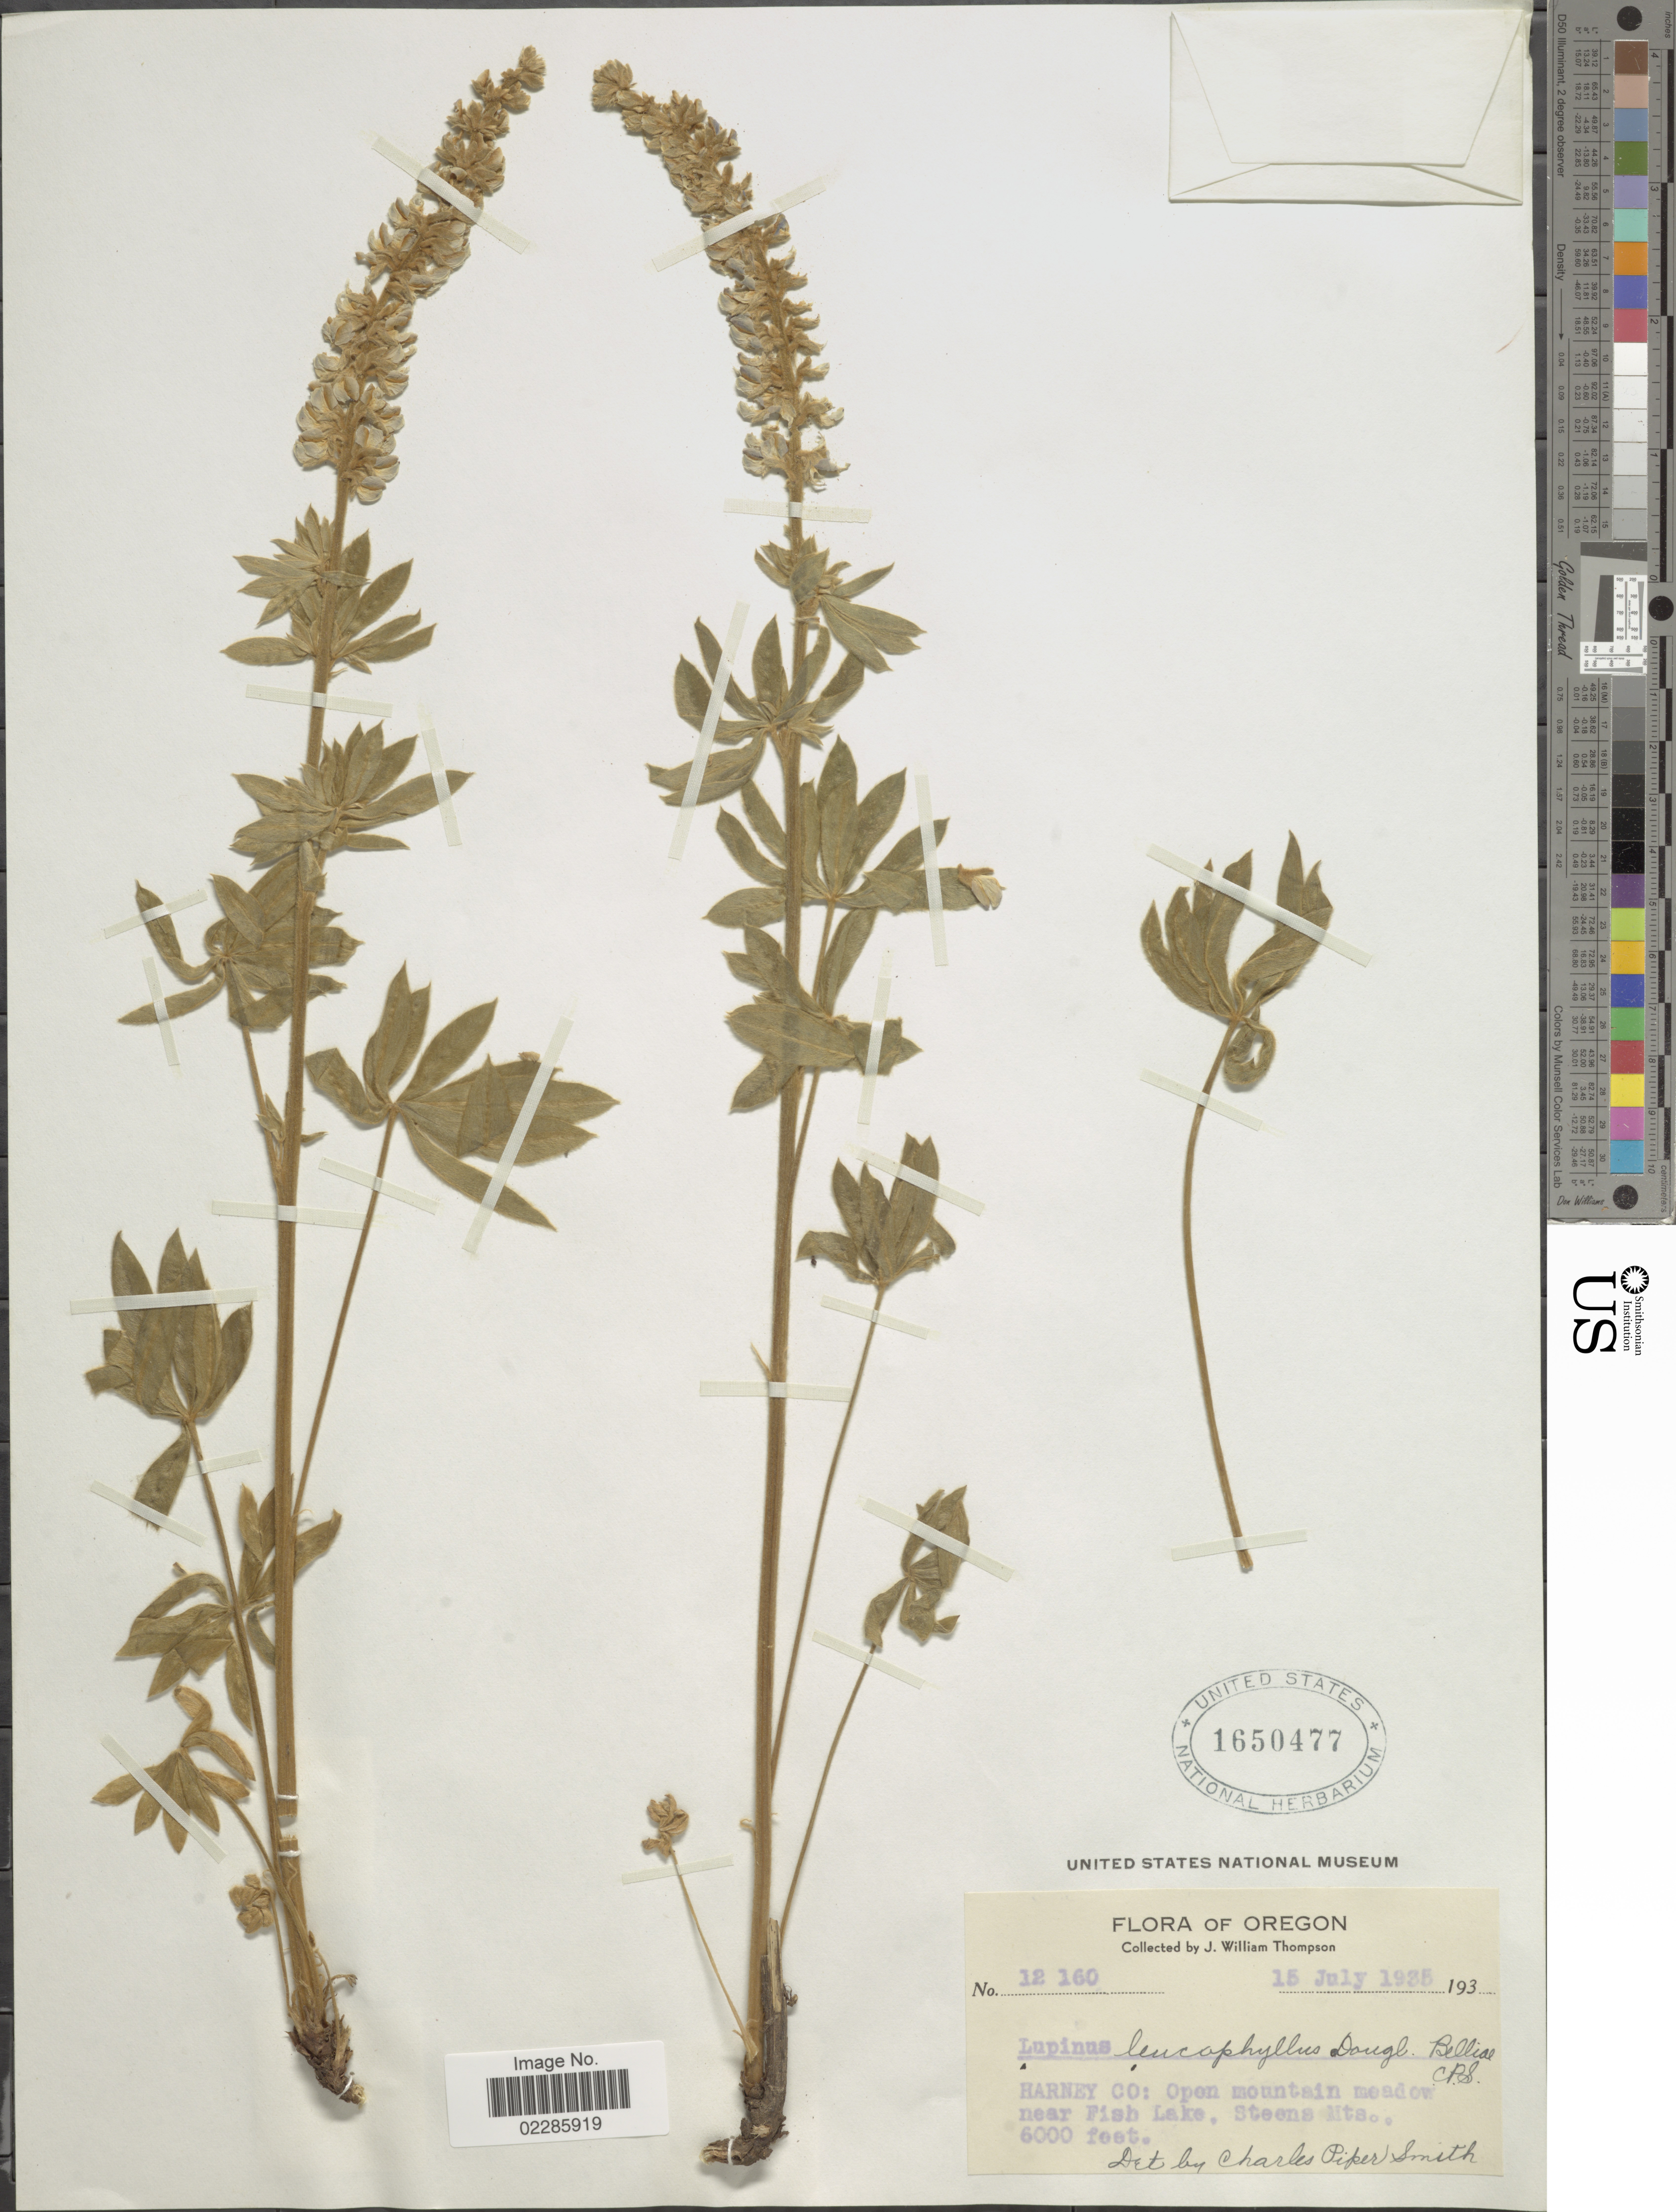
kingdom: Plantae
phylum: Tracheophyta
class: Magnoliopsida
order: Fabales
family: Fabaceae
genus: Lupinus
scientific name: Lupinus leucophyllus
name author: Douglas ex Lindl.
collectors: J. W. Thompson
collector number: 12160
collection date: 1935-07-15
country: United States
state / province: Oregon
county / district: Harney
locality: Harney Co: Open mountains meadow near Fish Lake, Steens Mts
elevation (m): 1829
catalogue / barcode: US 1650477